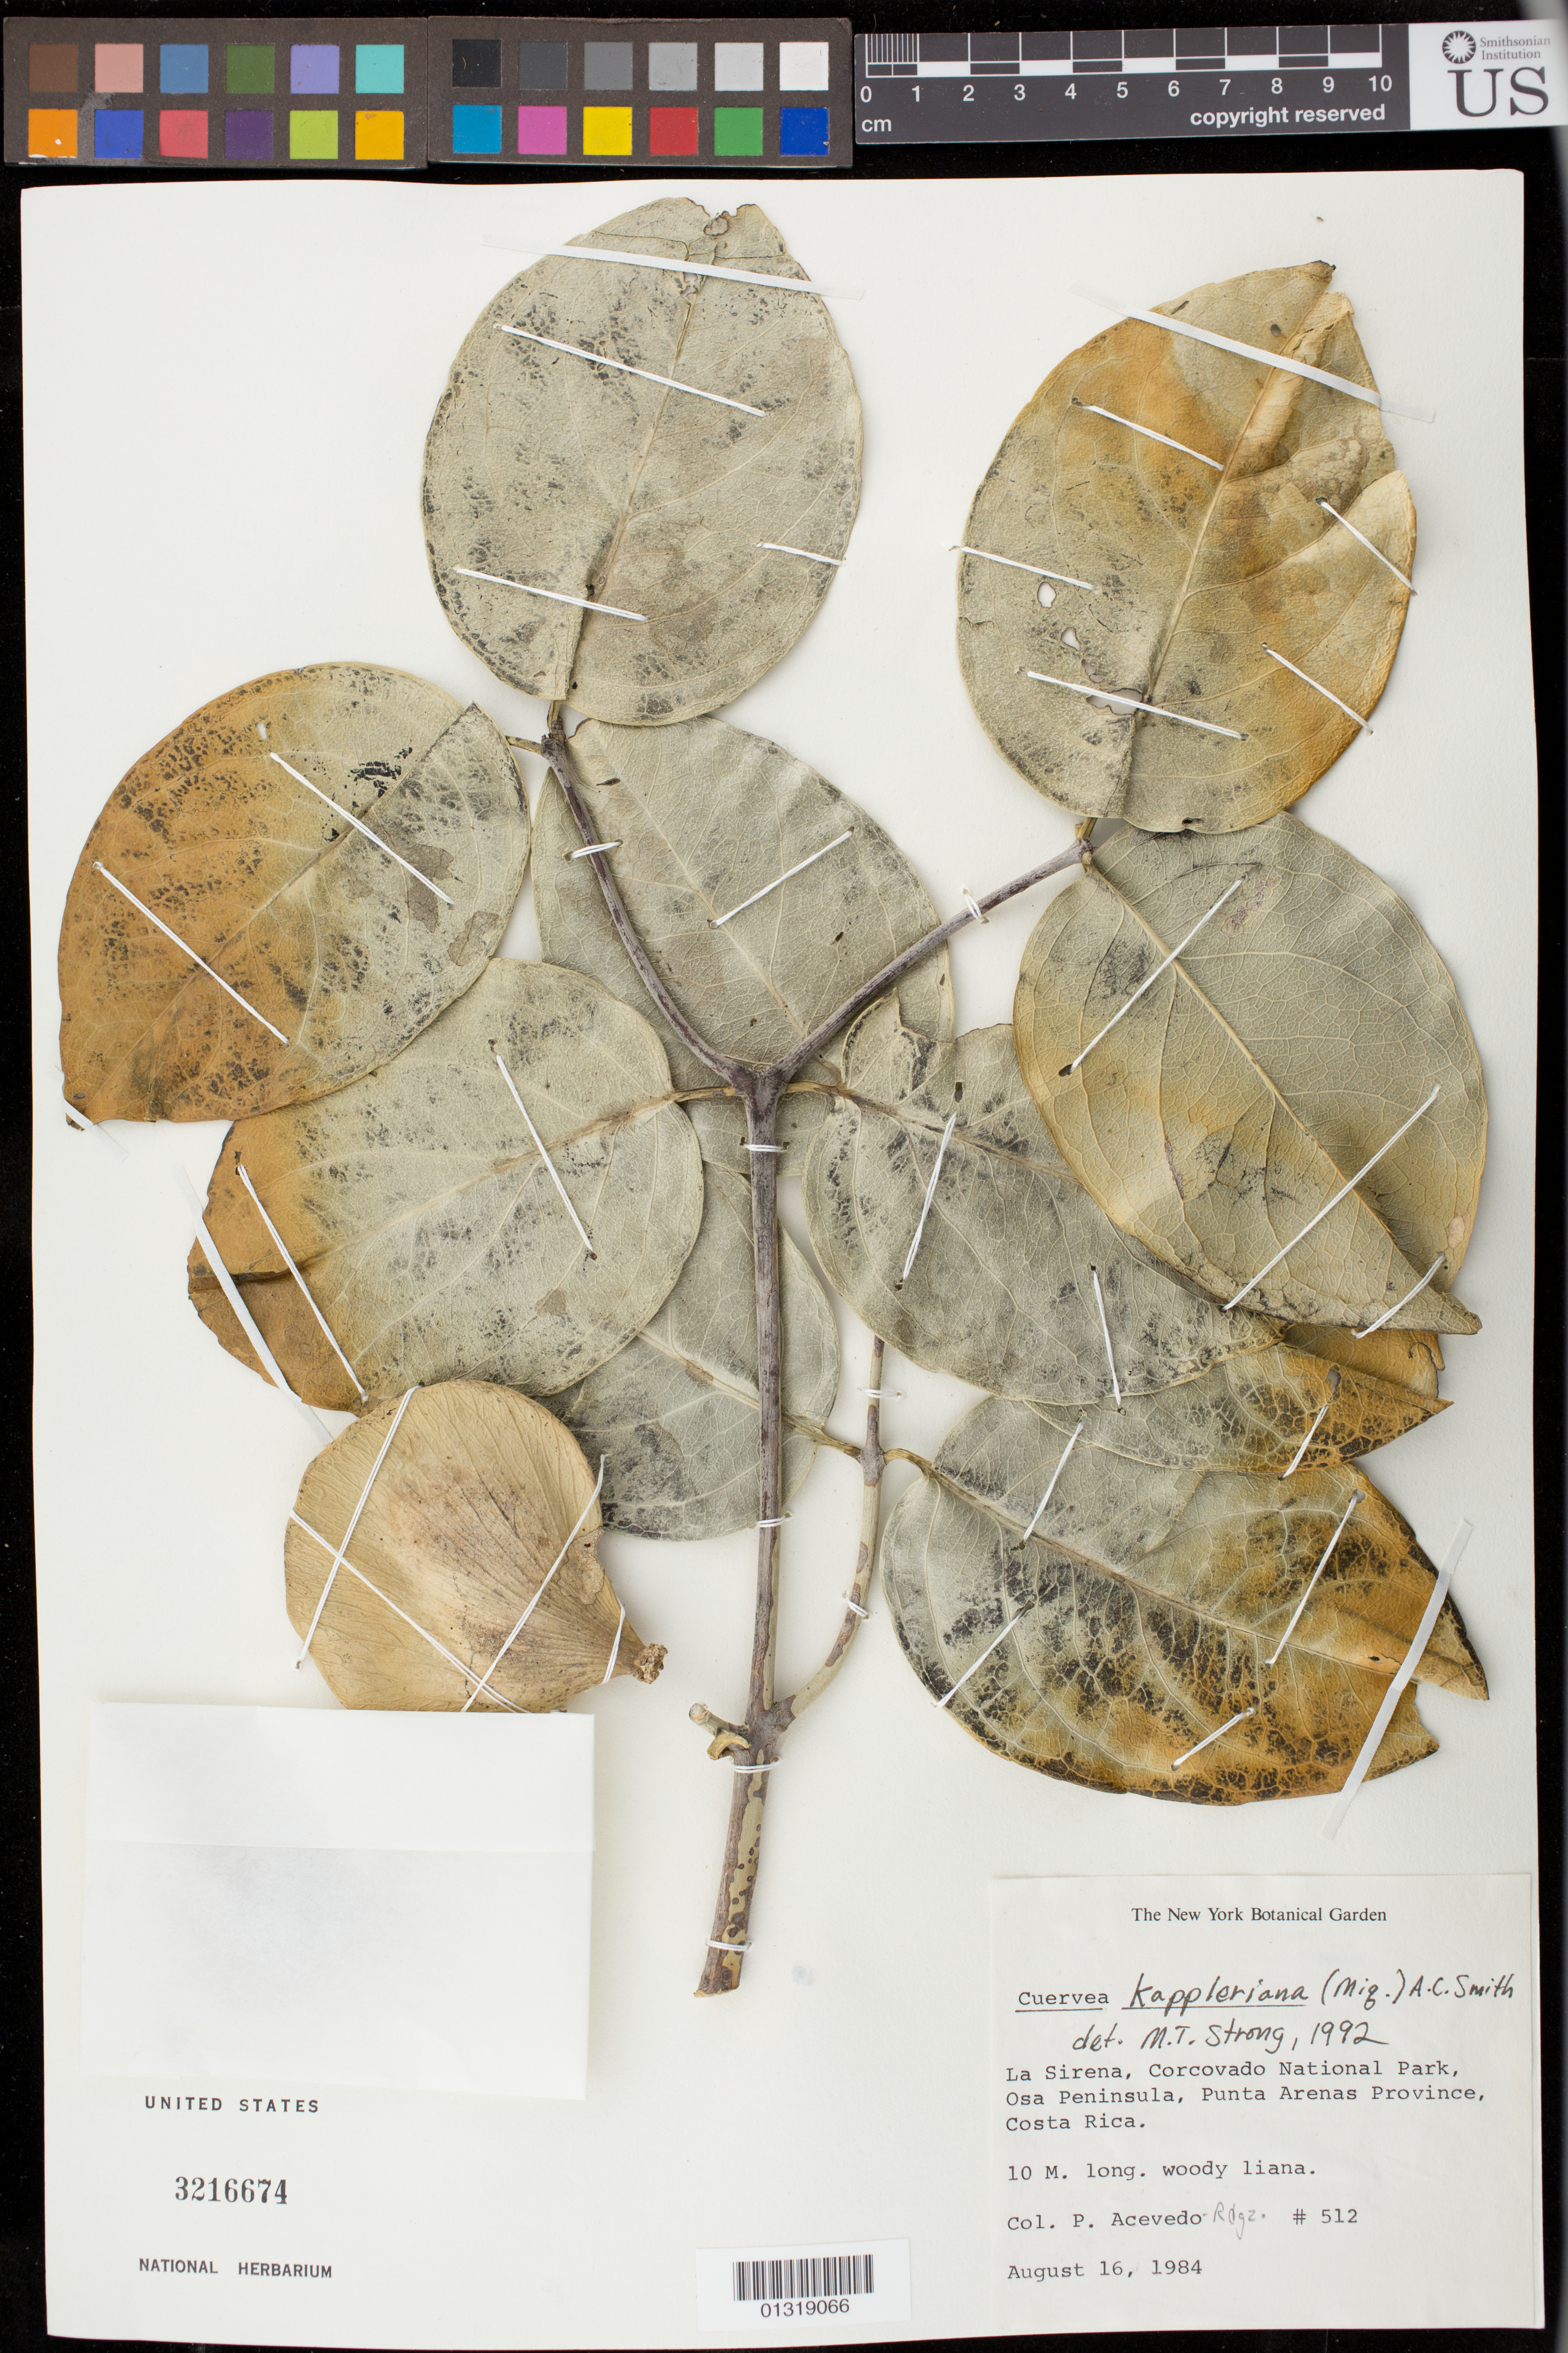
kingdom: Plantae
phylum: Tracheophyta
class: Magnoliopsida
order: Celastrales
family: Celastraceae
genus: Cuervea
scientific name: Cuervea kappleriana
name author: (Miq.) A.C. Sm.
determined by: Strong, M. T., (US), Smithsonian Institution - National Museum of Natural History (UNITED STATES)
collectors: P. Acevedo-Rodr.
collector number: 512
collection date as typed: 16 Aug 1984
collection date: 1984-08-16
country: Costa Rica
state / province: Puntarenas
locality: La Sierna, Corcovado National Park, Penninsula de Osa.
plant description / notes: Sheet not found - Sep 2015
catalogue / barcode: US 3216674